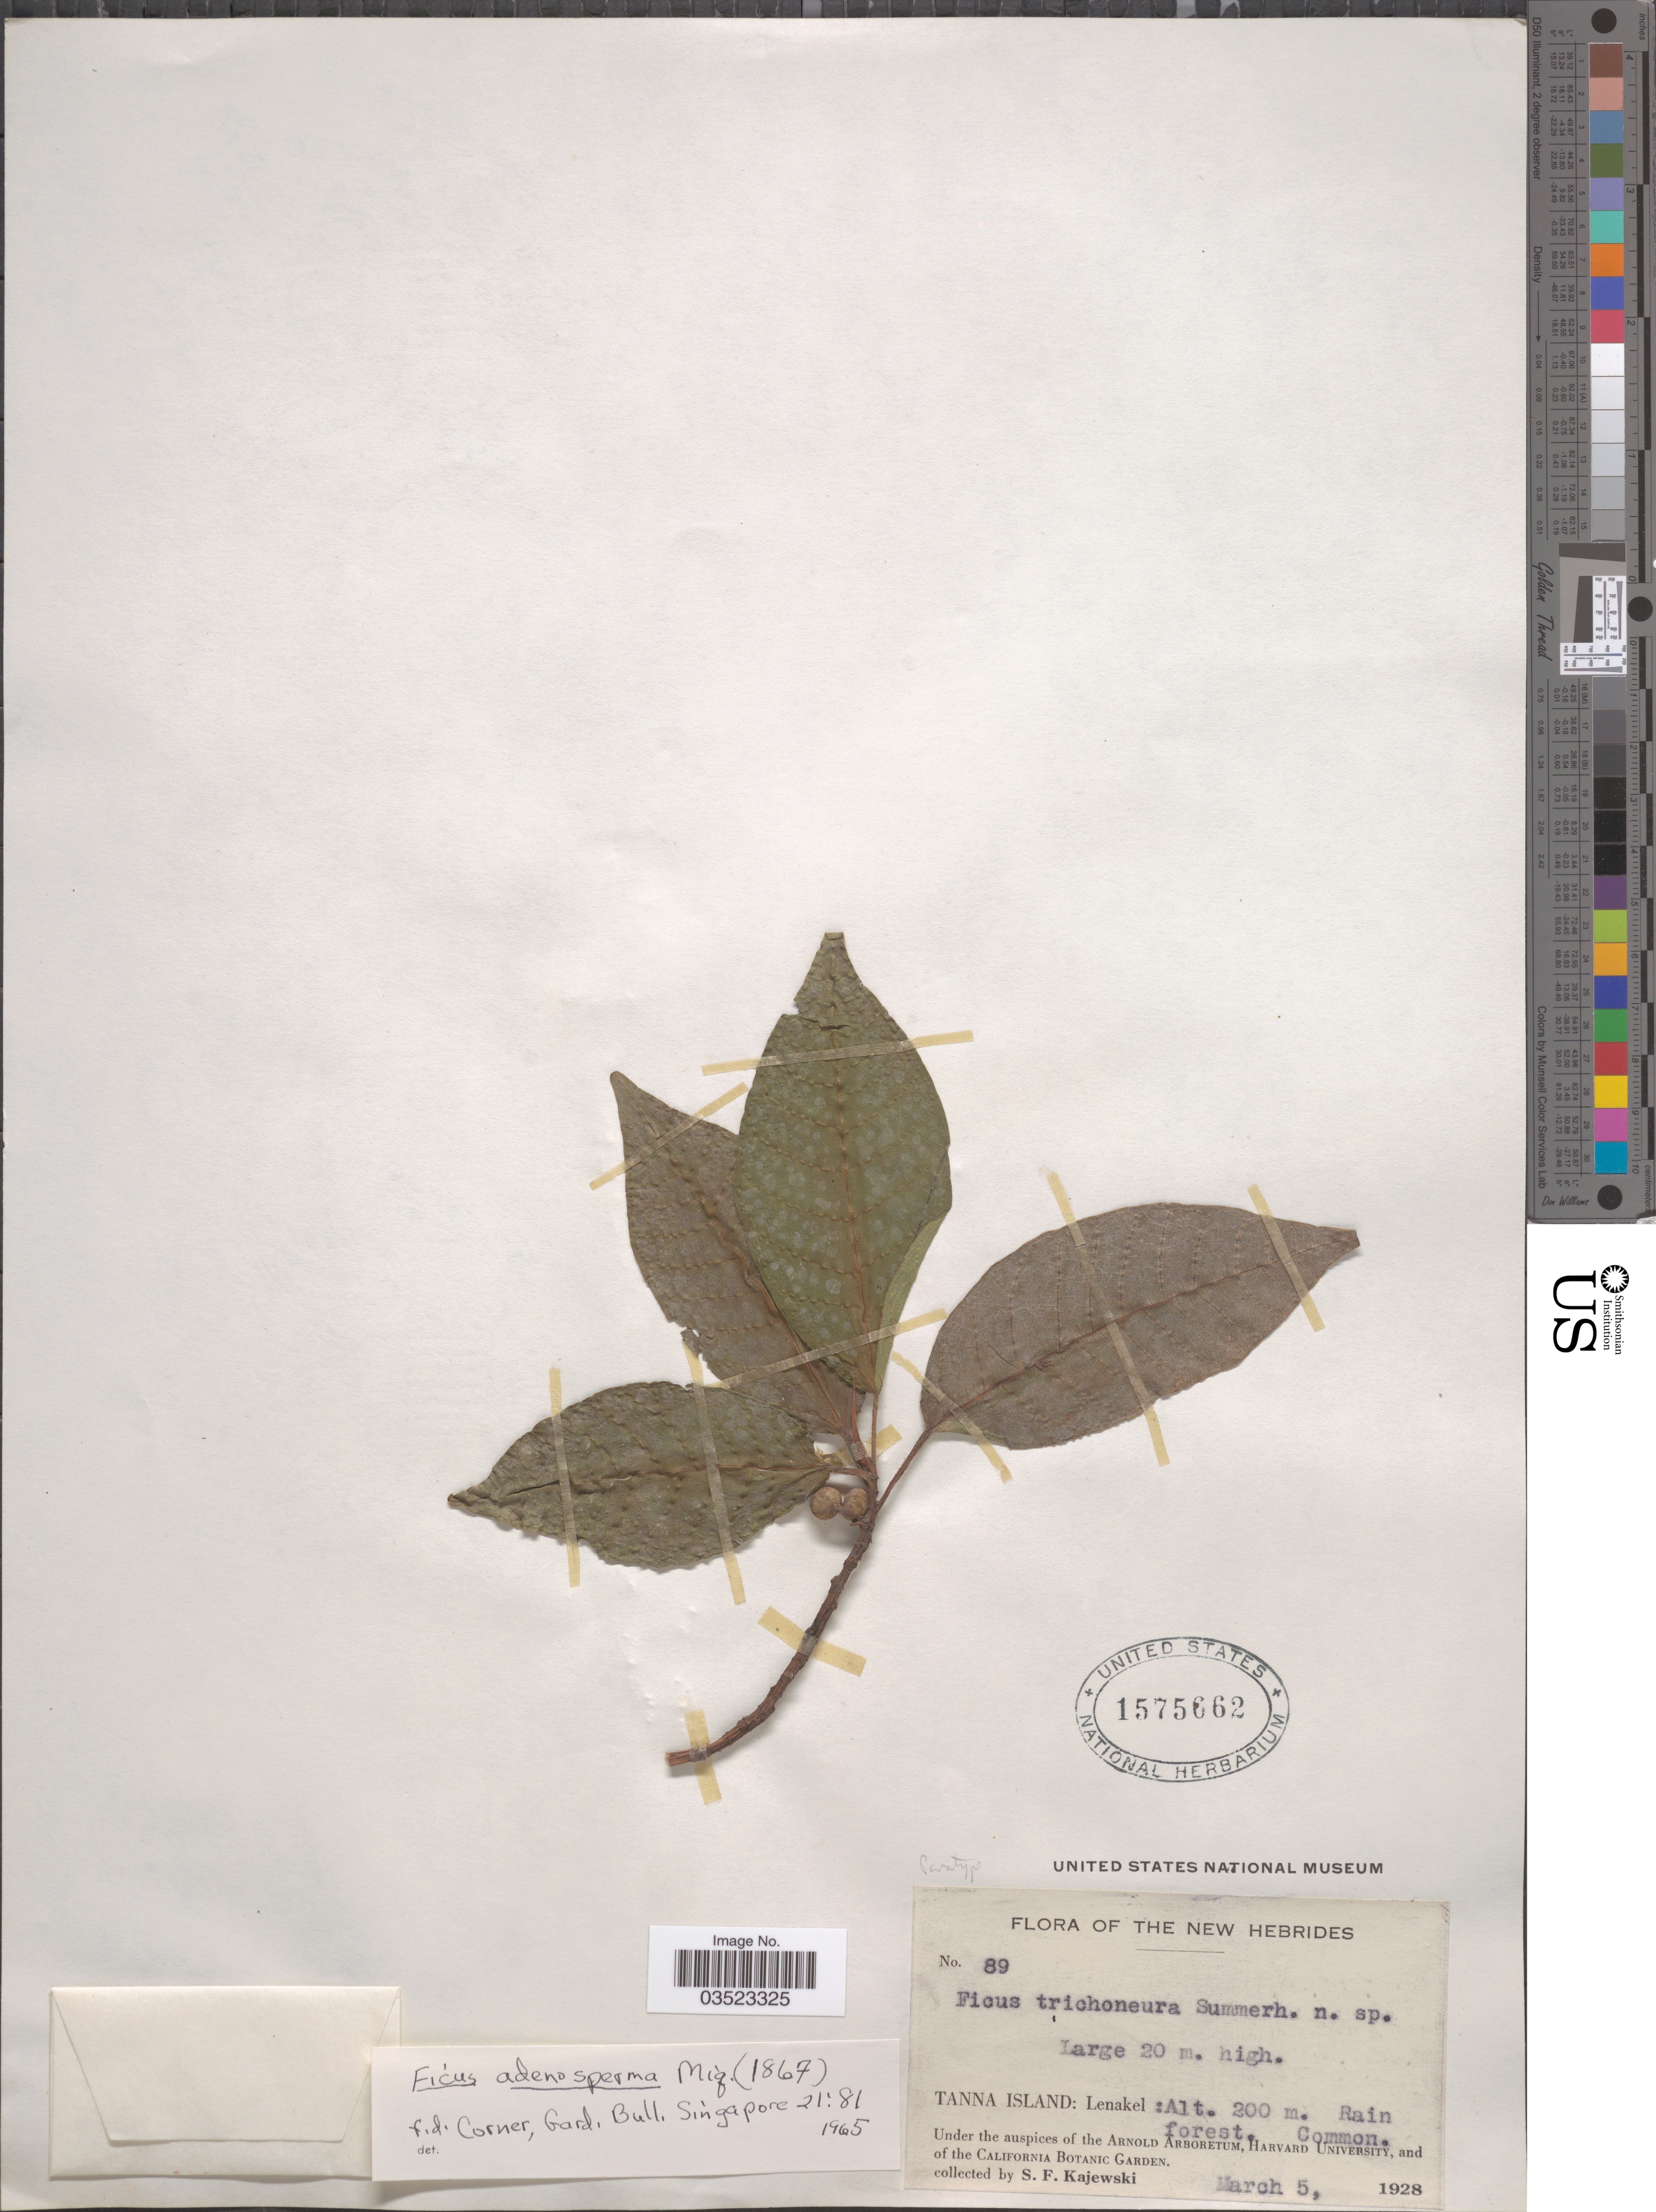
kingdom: Plantae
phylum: Tracheophyta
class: Magnoliopsida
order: Rosales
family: Moraceae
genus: Ficus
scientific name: Ficus adenosperma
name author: Miq.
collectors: S. Kajewski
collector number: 89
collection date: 1928-03-05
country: Vanuatu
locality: The New Hebrides. Tanna Island: Lenakel.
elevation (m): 200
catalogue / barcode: US 1575662